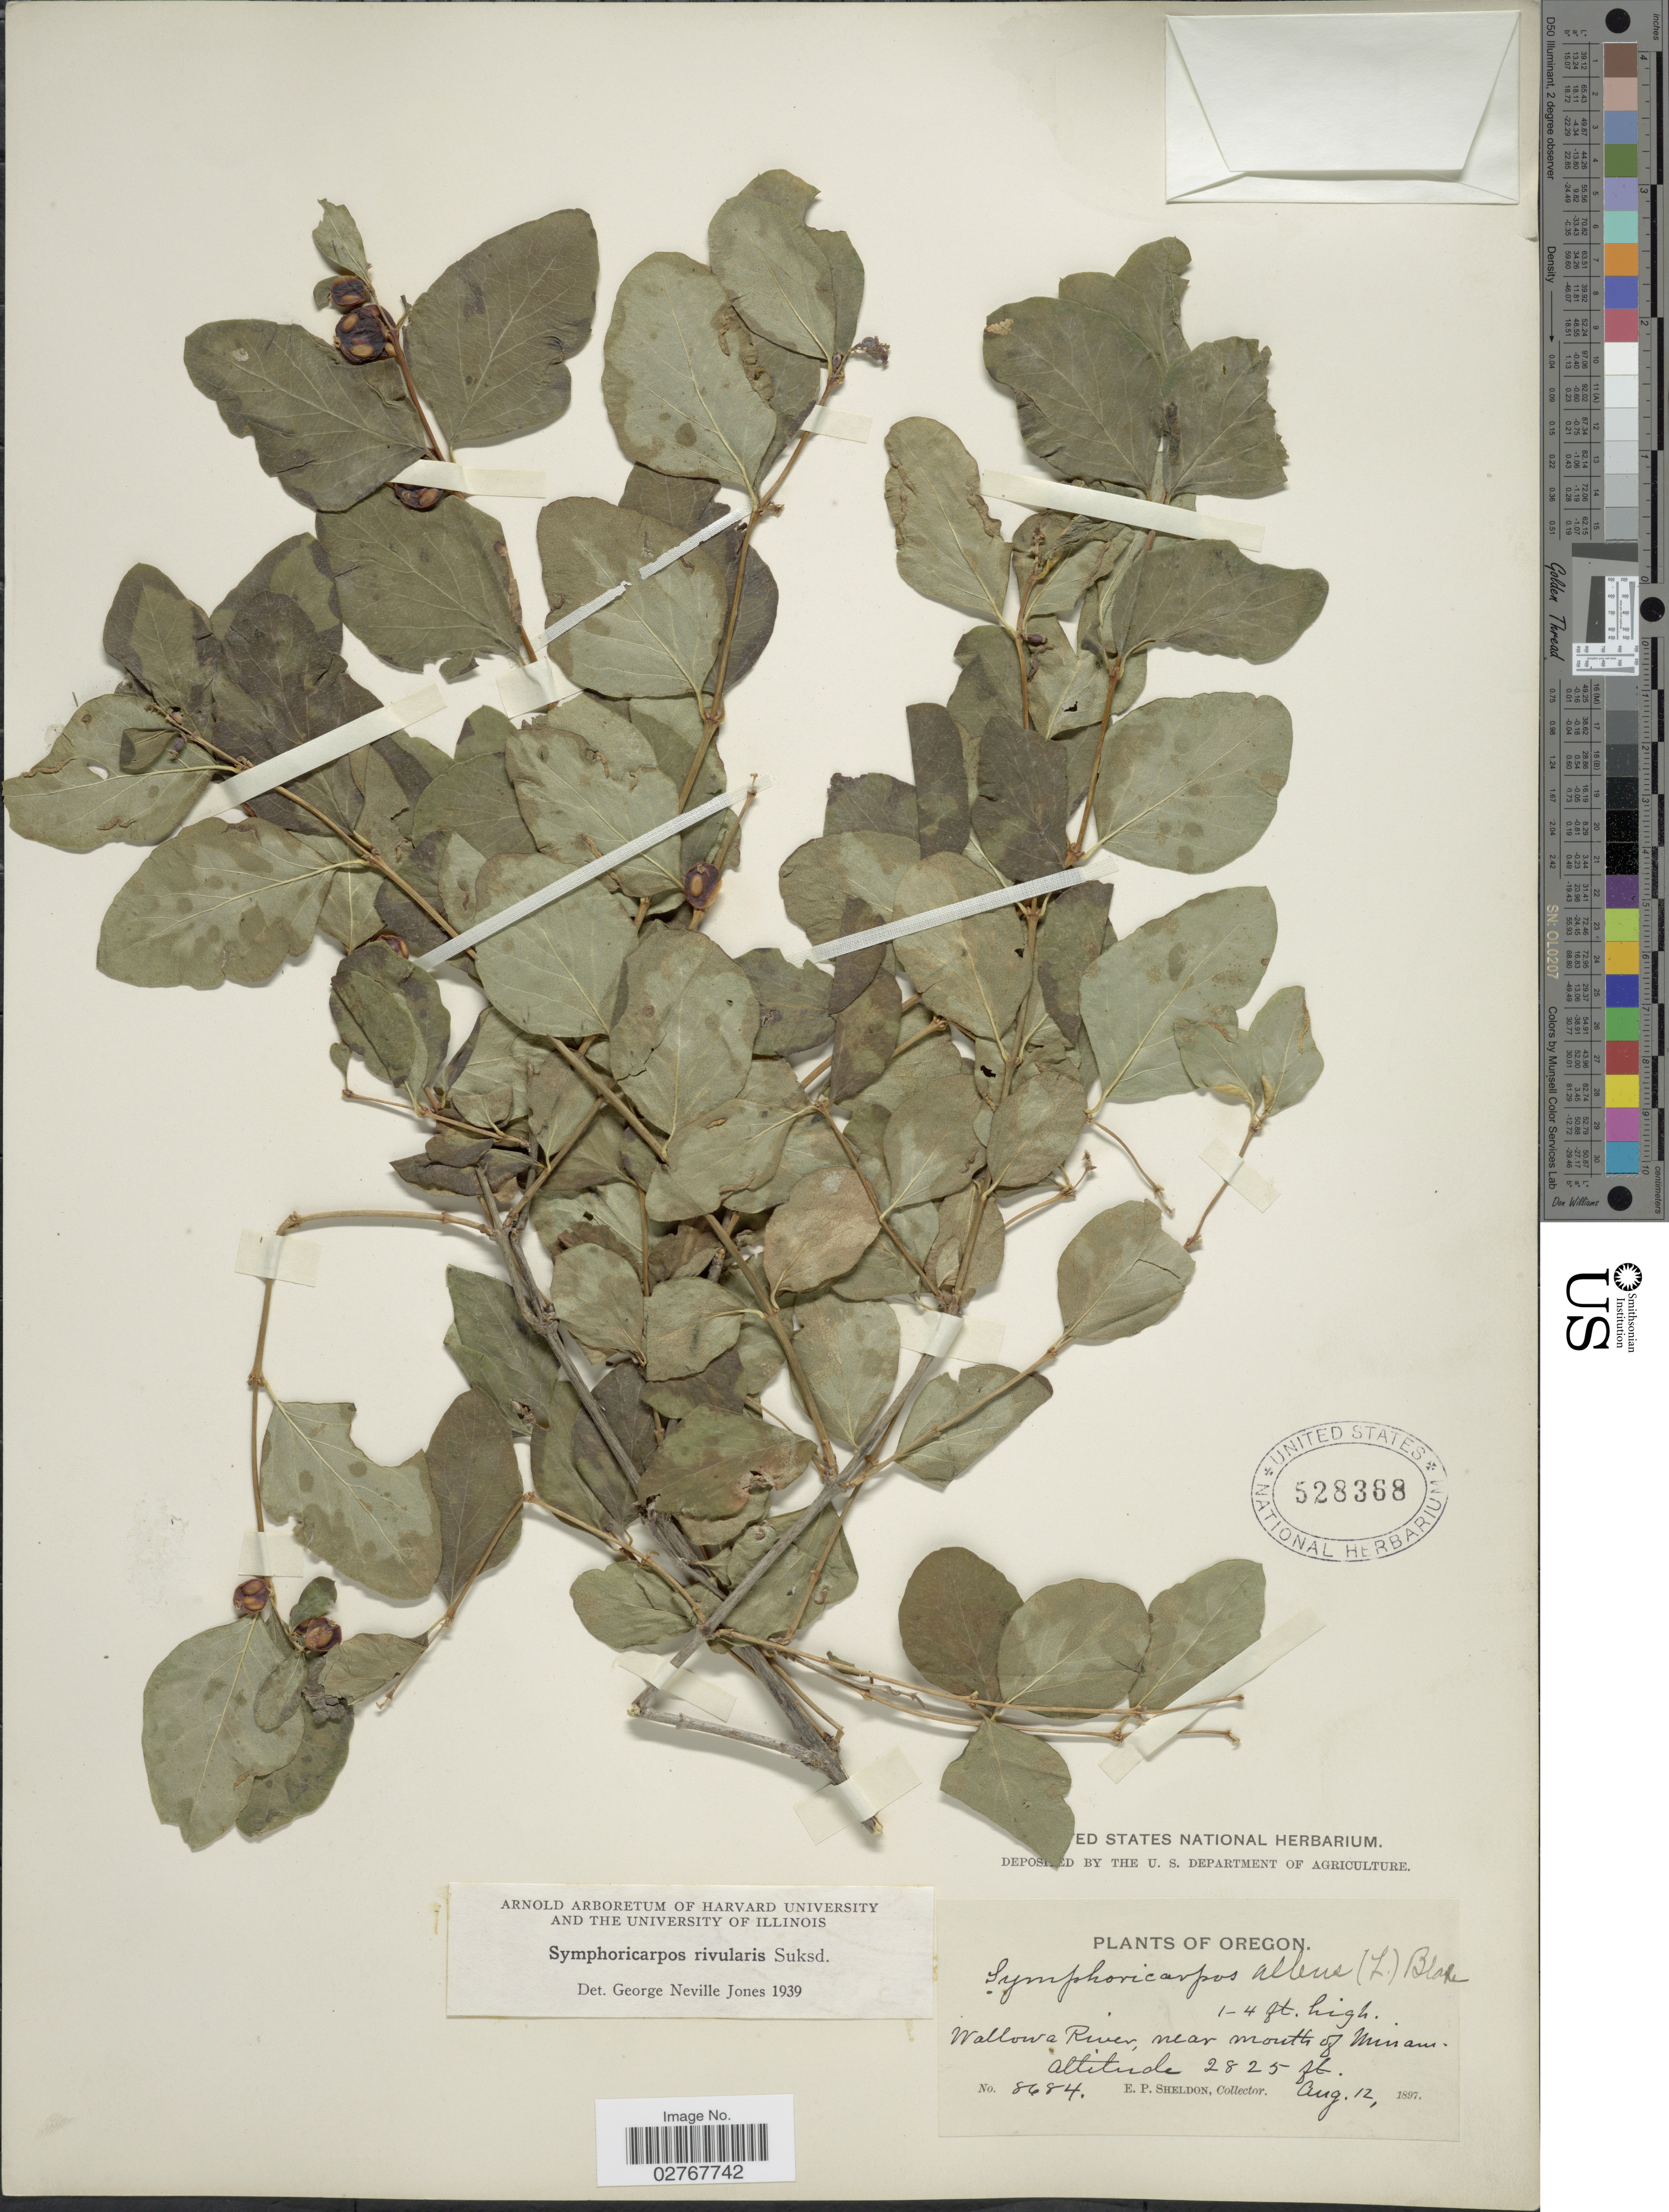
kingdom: Plantae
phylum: Tracheophyta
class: Magnoliopsida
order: Dipsacales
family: Caprifoliaceae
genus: Symphoricarpos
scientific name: Symphoricarpos rivularis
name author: Suksd.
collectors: E. P. Sheldon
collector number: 8684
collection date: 1897-08-12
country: United States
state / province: Oregon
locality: Wallowa River, near mouth of Minam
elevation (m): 861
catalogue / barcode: US 528368